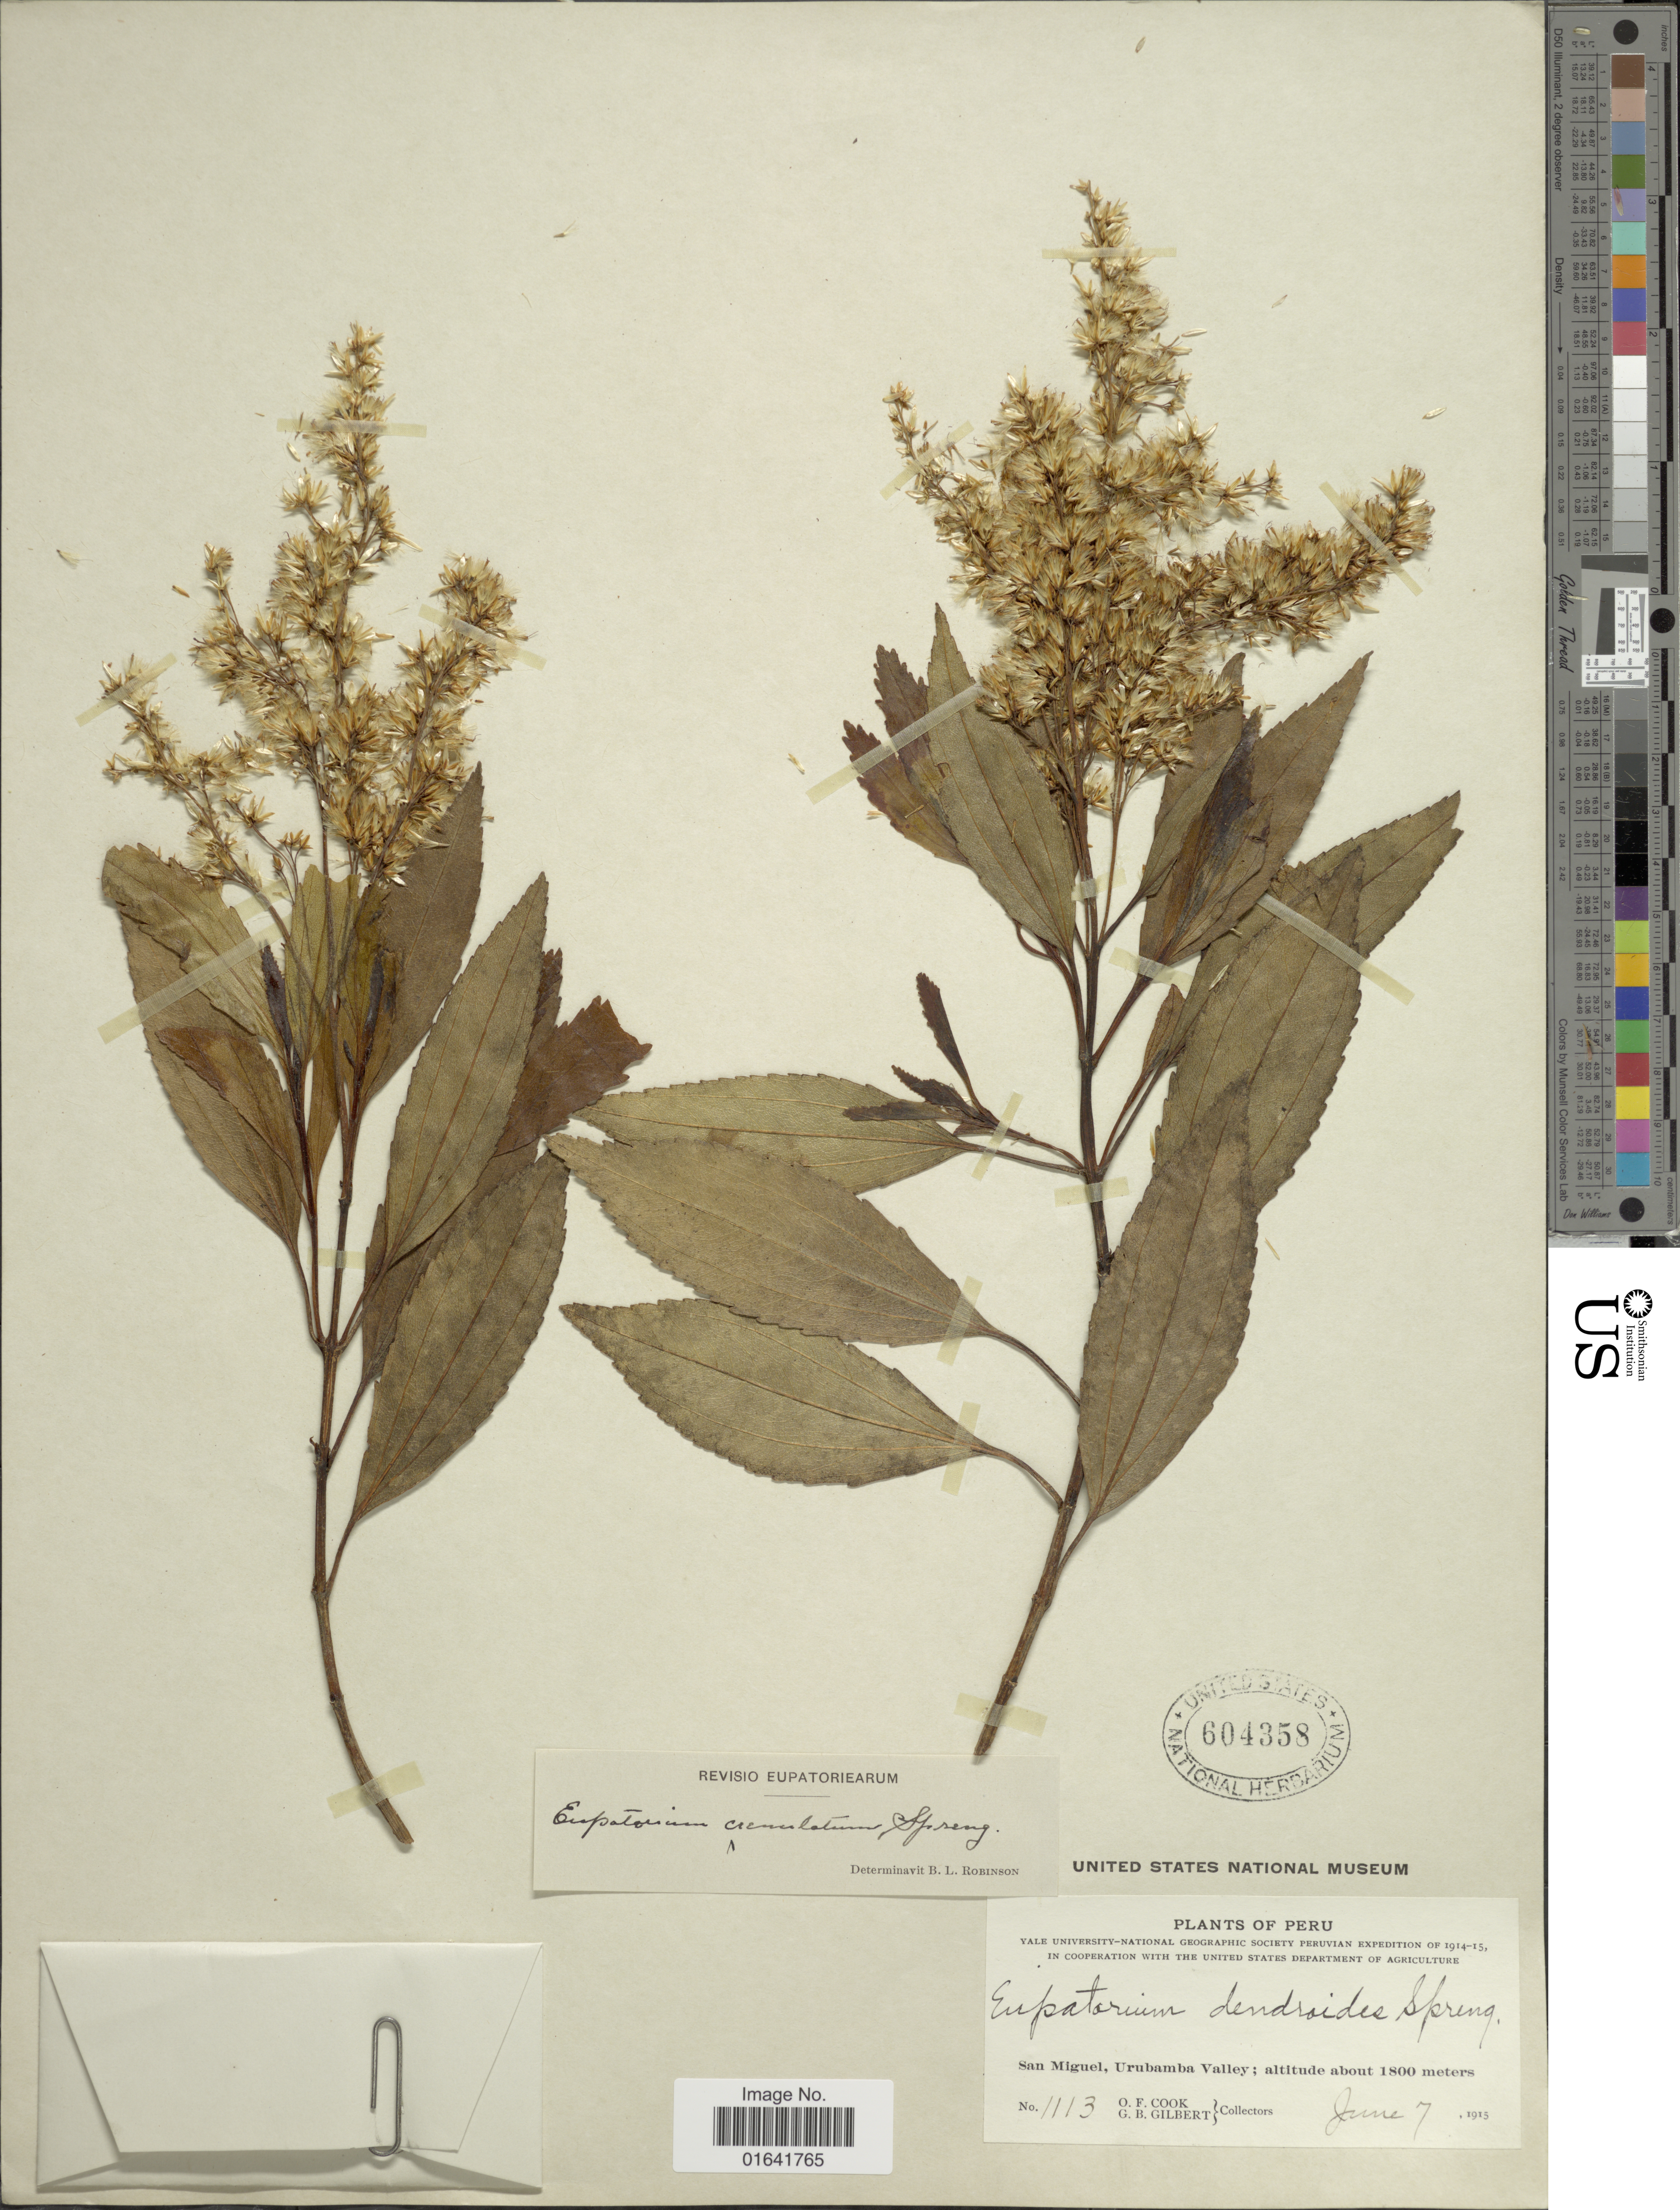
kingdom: Plantae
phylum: Tracheophyta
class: Magnoliopsida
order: Asterales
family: Asteraceae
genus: Raulinoreitzia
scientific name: Raulinoreitzia crenulata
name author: (Spreng.) R.M. King & H. Rob.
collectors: O. F. Cook & G. B. Gilbert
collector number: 1113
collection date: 1915-06-07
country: El Salvador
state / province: San Miguel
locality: Urubamba Valley.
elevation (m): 1800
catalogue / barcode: US 604358